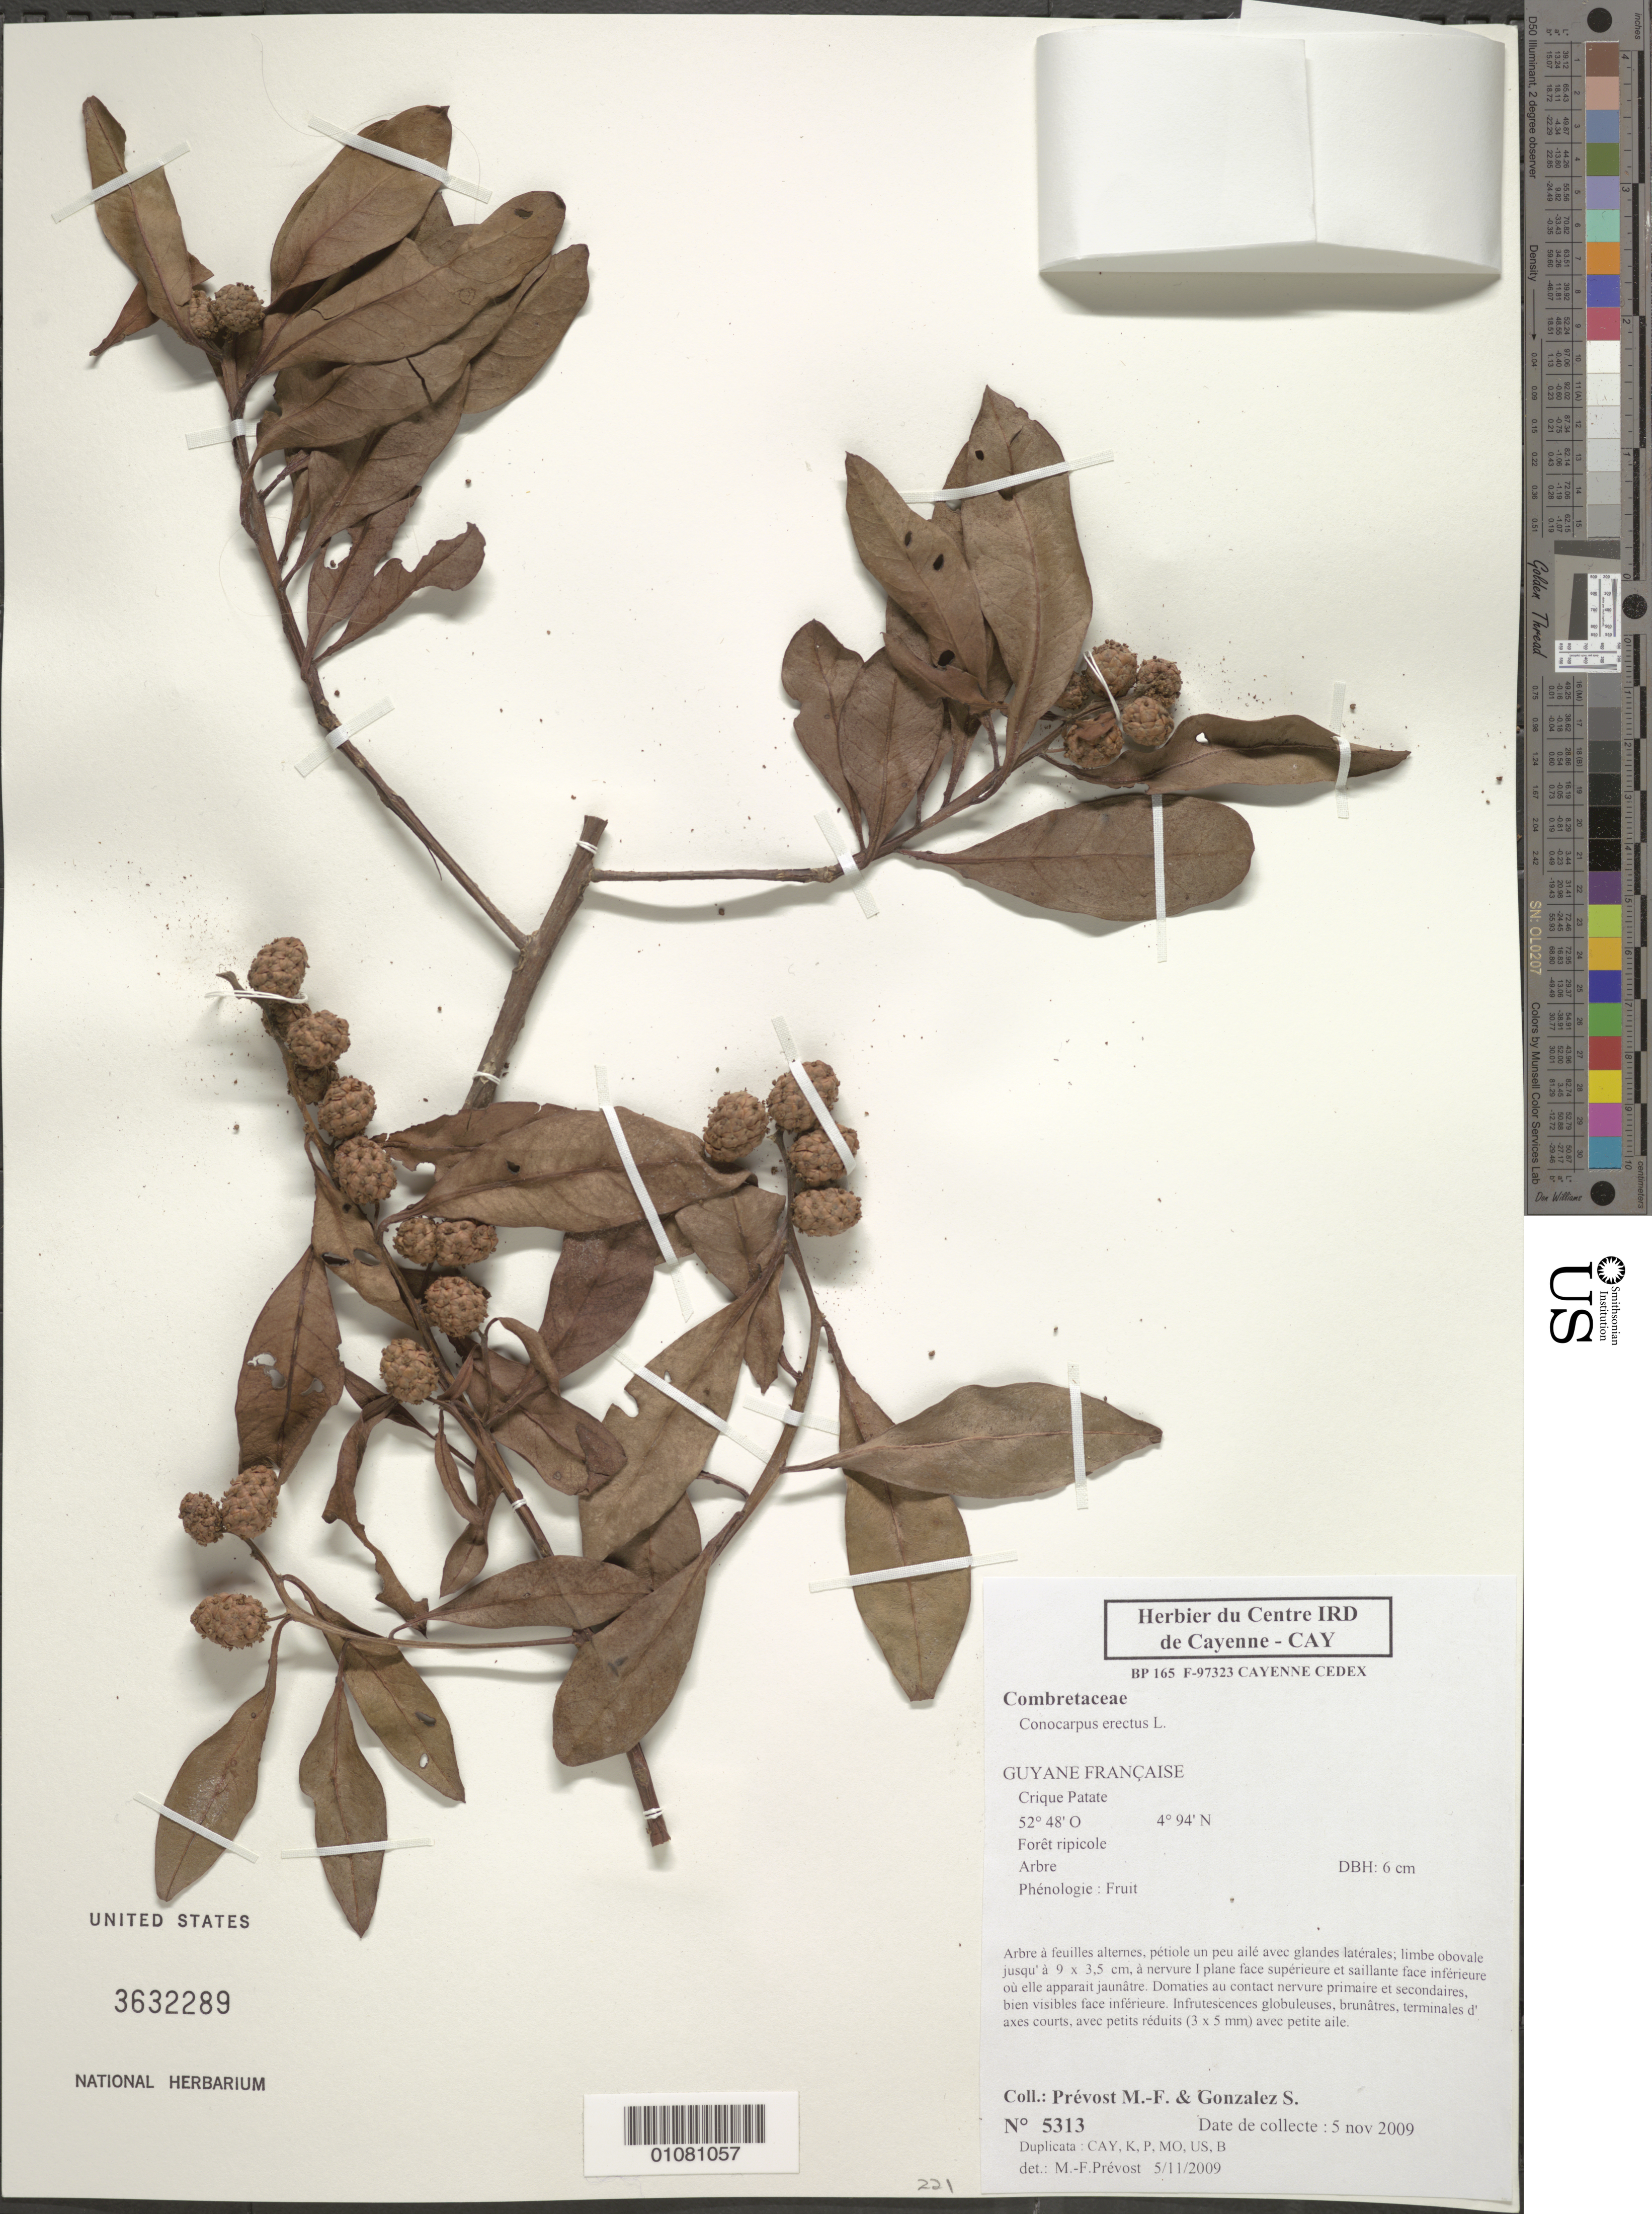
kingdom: Plantae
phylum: Tracheophyta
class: Magnoliopsida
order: Myrtales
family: Combretaceae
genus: Conocarpus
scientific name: Conocarpus erectus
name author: L.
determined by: Prévost, M.-F.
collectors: M.-F. Prévost & S. Gonzalez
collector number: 5313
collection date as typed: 5-Nov-09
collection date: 2009-11-05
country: French Guiana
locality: Crique Patate.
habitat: Foret ripicole.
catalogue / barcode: US 3632289